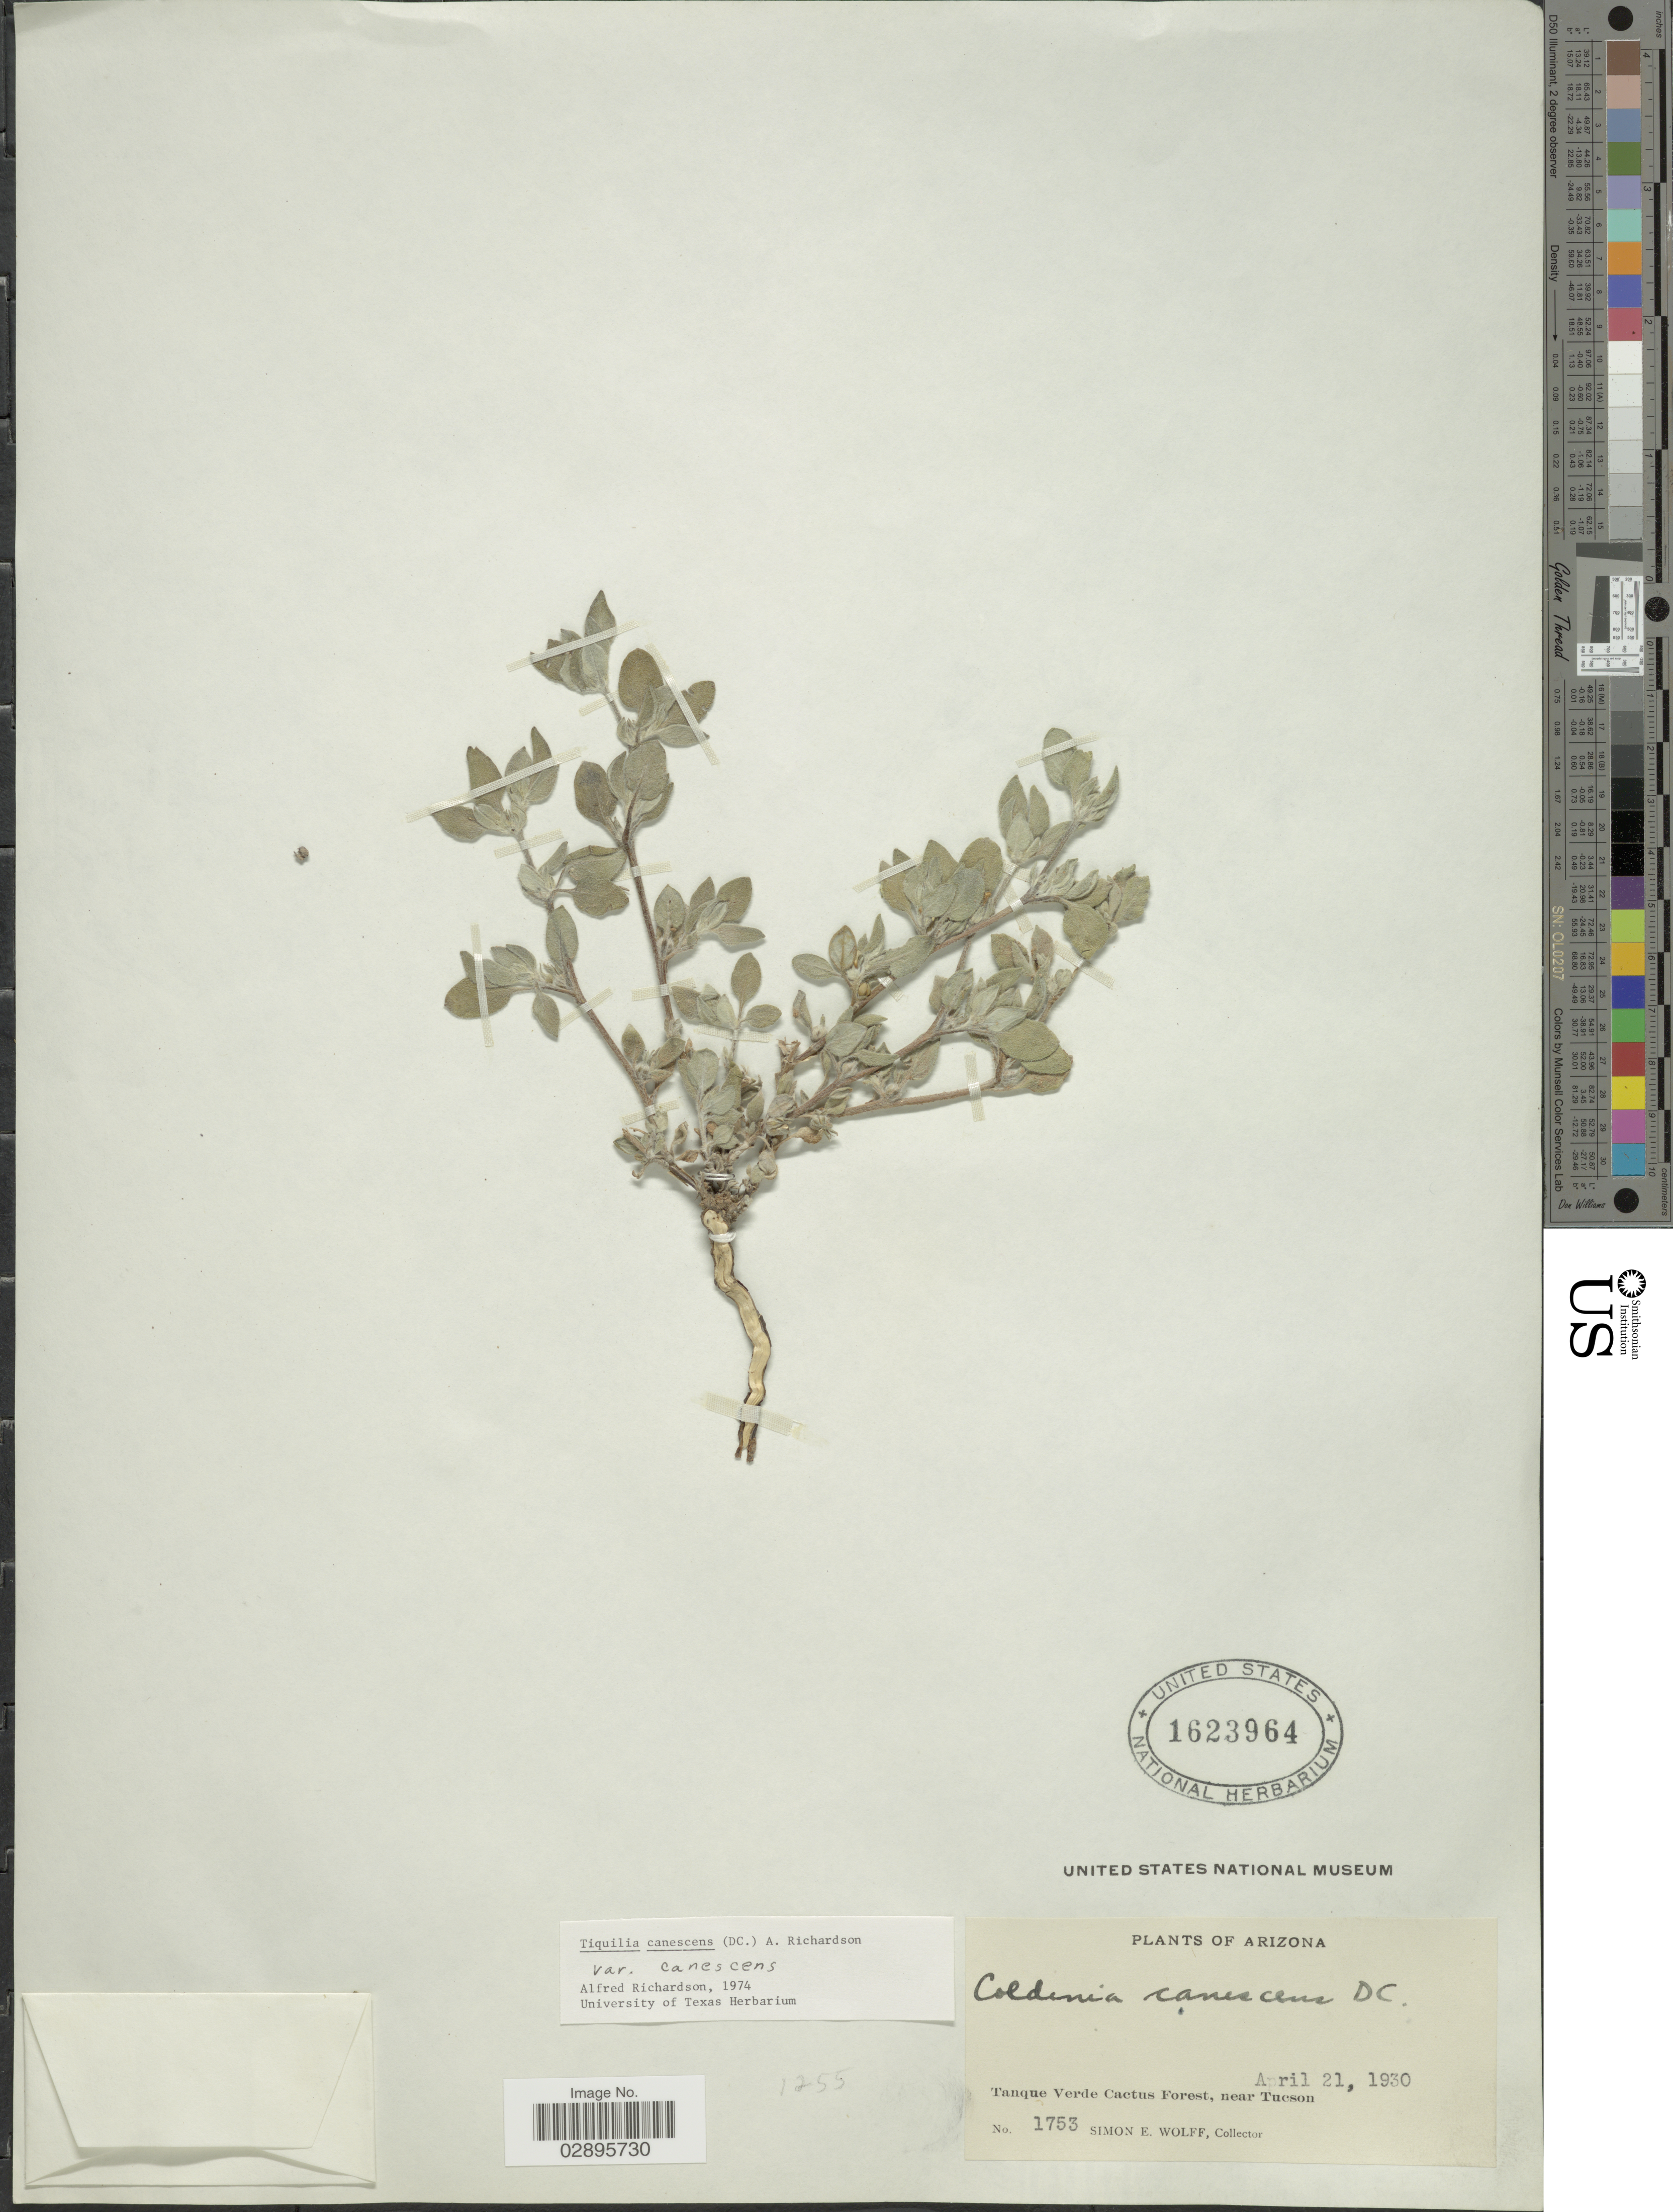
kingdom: Plantae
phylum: Tracheophyta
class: Magnoliopsida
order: Boraginales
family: Ehretiaceae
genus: Tiquilia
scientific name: Tiquilia canescens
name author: (A. DC.) A.T. Richardson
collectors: S. E. Wolff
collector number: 1753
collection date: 1930-04-21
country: United States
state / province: Arizona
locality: Tanque Verde Cactus Forest, near Tucson.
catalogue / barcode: US 1623964